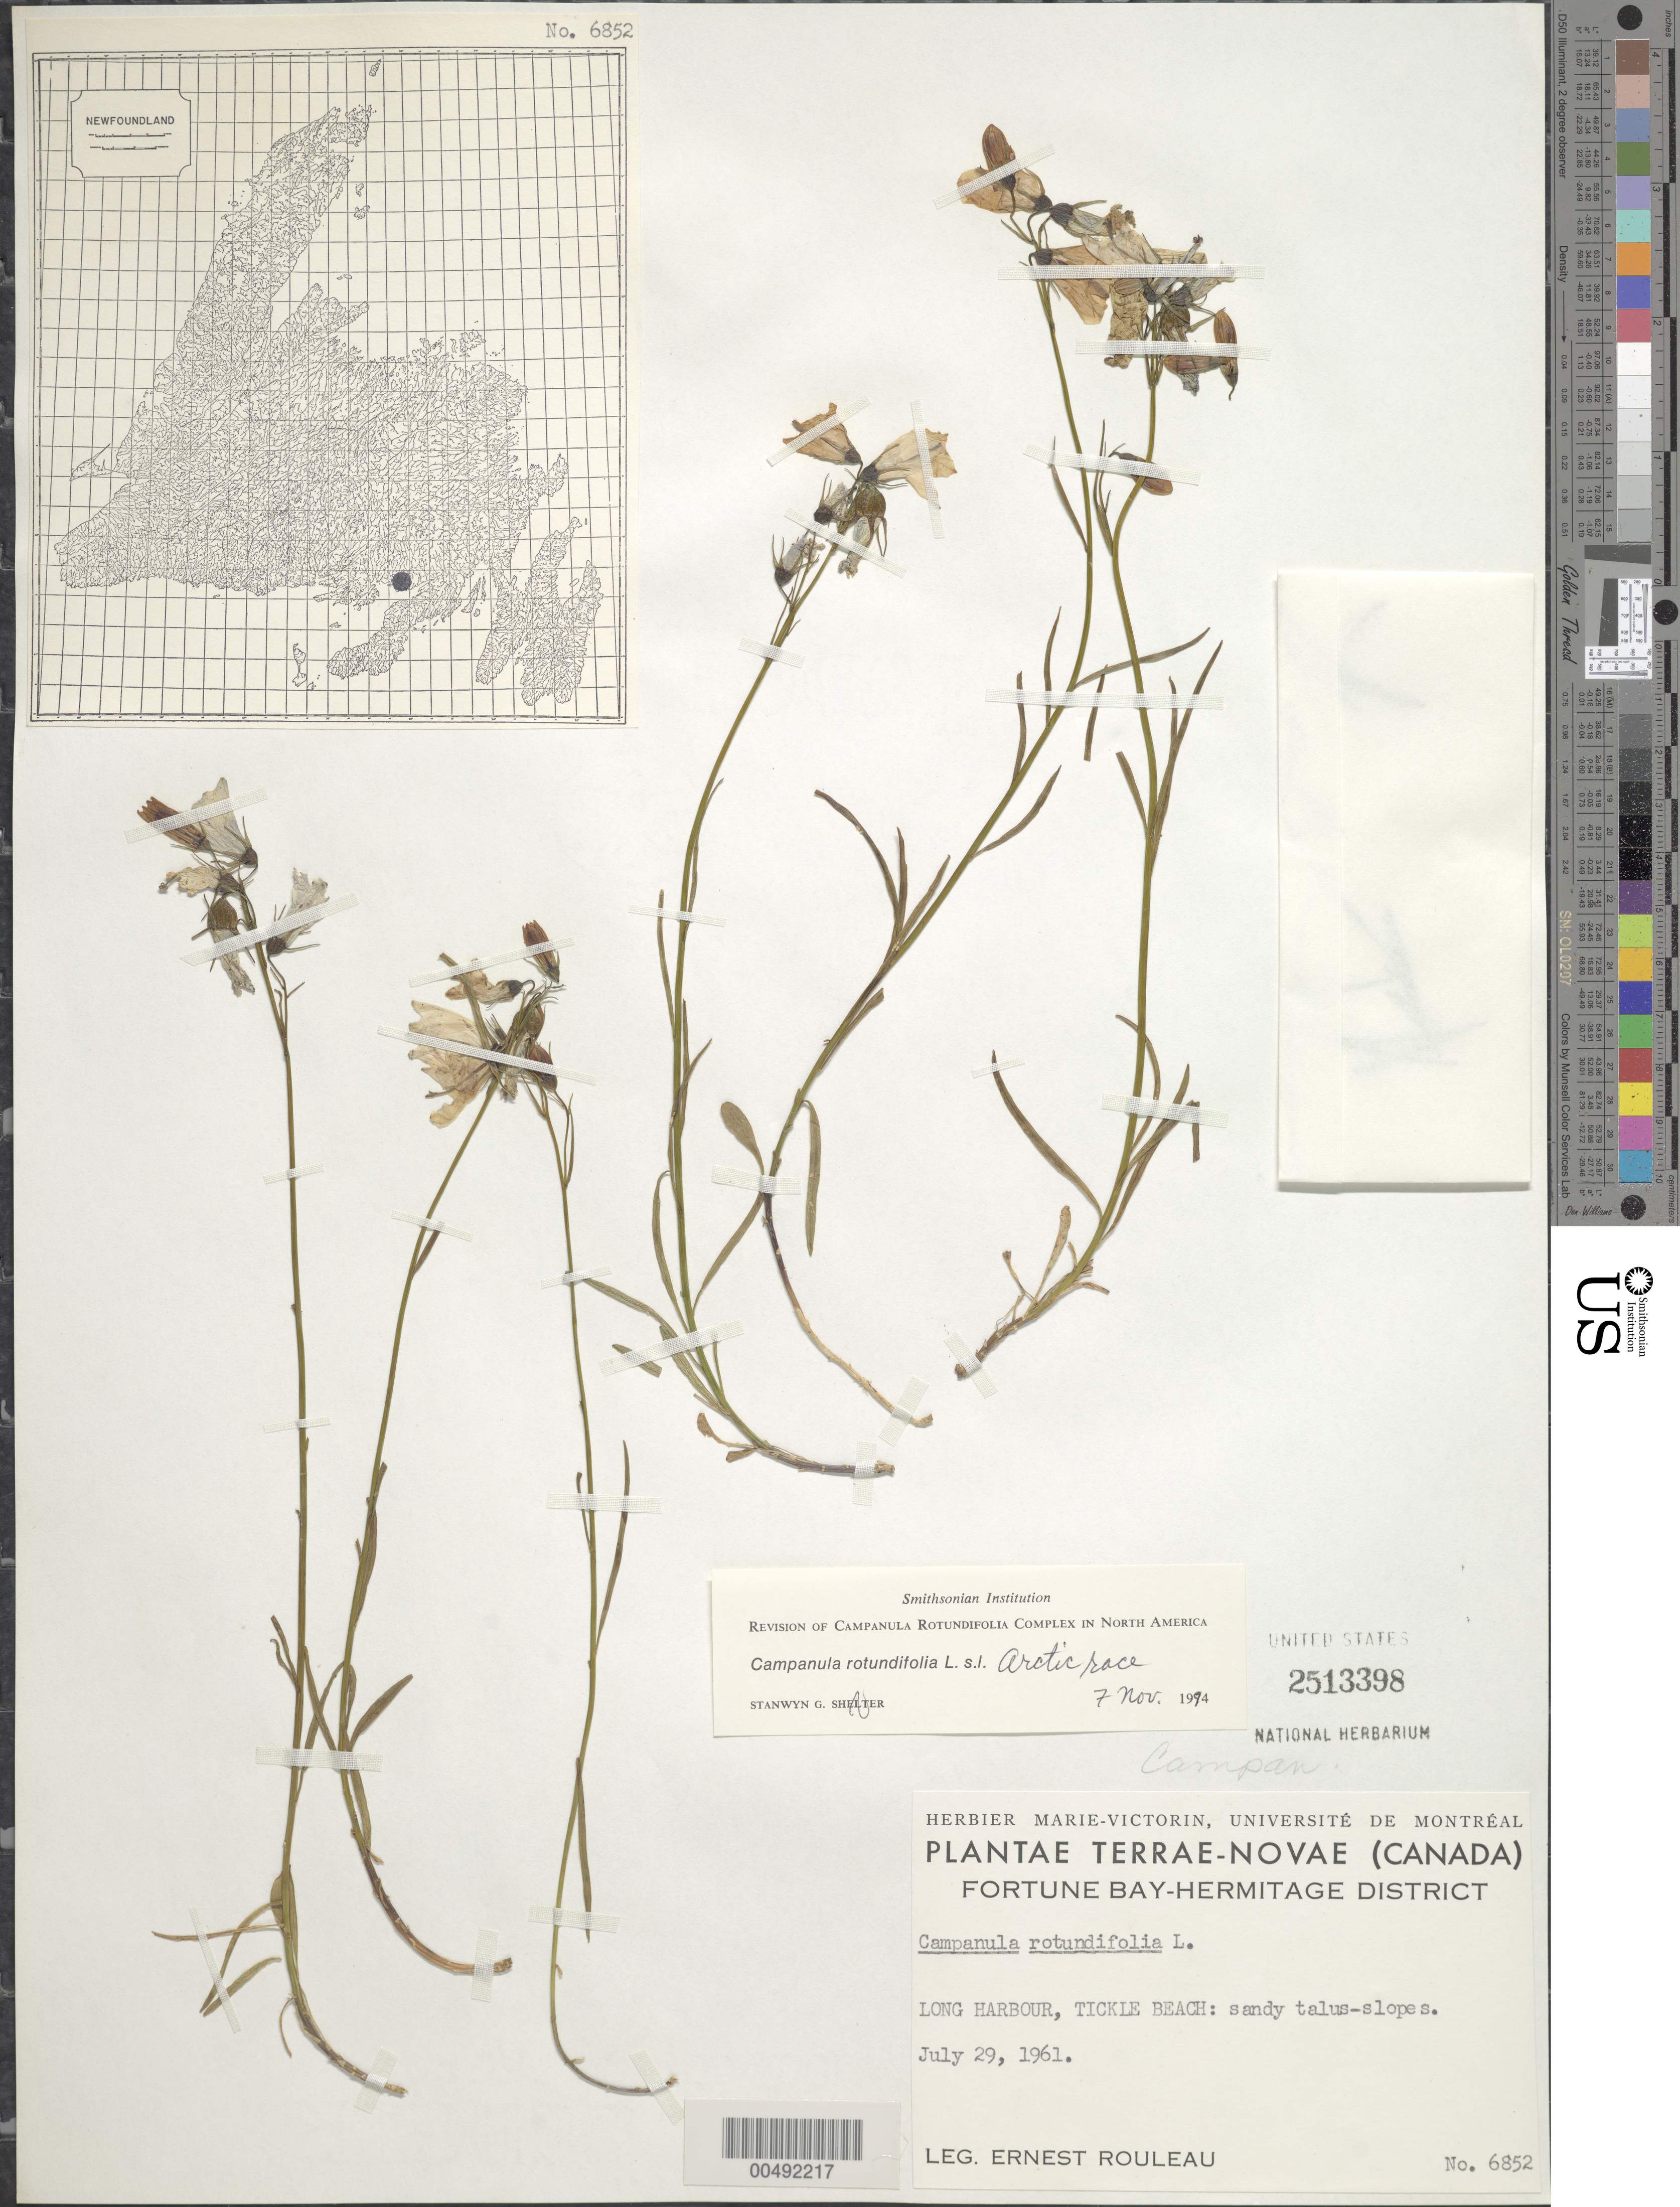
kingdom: Plantae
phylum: Tracheophyta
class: Magnoliopsida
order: Asterales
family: Campanulaceae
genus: Campanula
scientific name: Campanula rotundifolia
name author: L.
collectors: E. Rouleau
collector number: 6852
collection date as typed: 29 Jul 1961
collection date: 1961-07-29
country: Canada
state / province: Newfoundland and Labrador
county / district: Fortune Bay-Hermitage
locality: Fortune Bay - Hermitage District, Long Harbour, Tickle Beach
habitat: sandy talus-slopes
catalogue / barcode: US 2513398